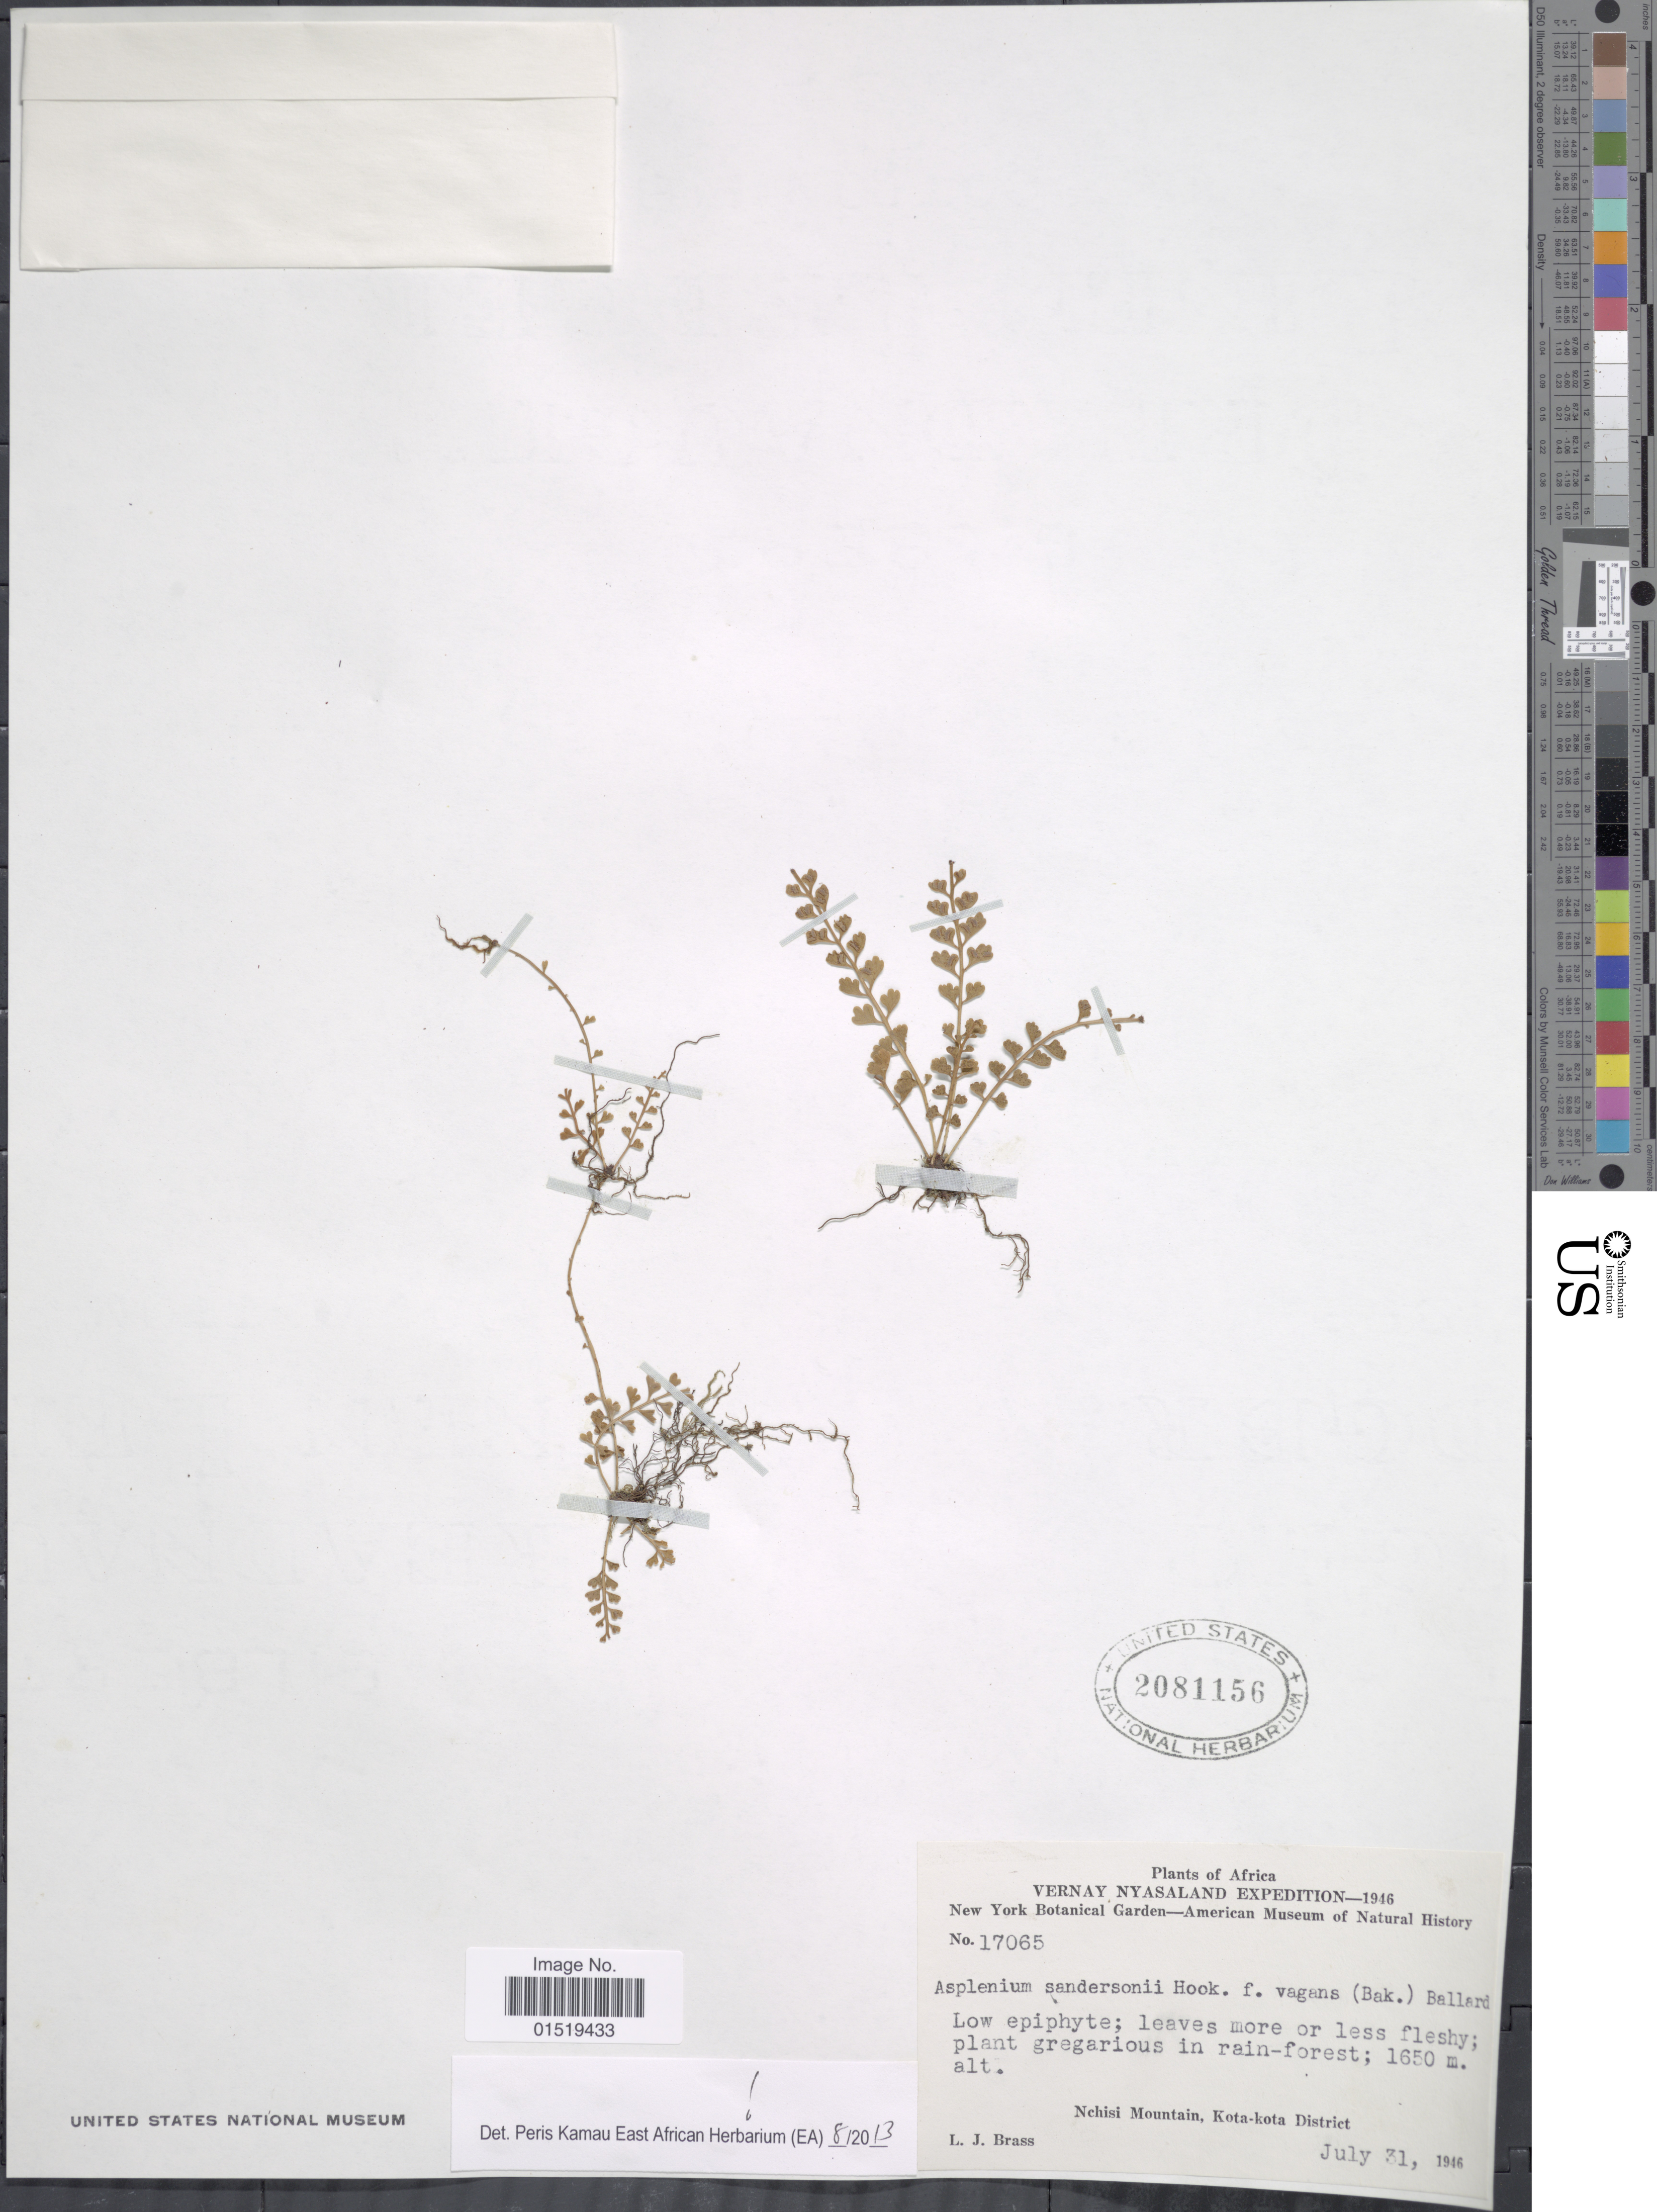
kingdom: Plantae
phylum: Tracheophyta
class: Polypodiopsida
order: Polypodiales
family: Aspleniaceae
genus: Asplenium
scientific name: Asplenium sandersonii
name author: Hook.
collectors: L. J. Brass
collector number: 17065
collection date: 1946-07-31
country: Malawi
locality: Nchisi Mountain, Kota-kota District.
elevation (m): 1650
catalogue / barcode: US 2081156